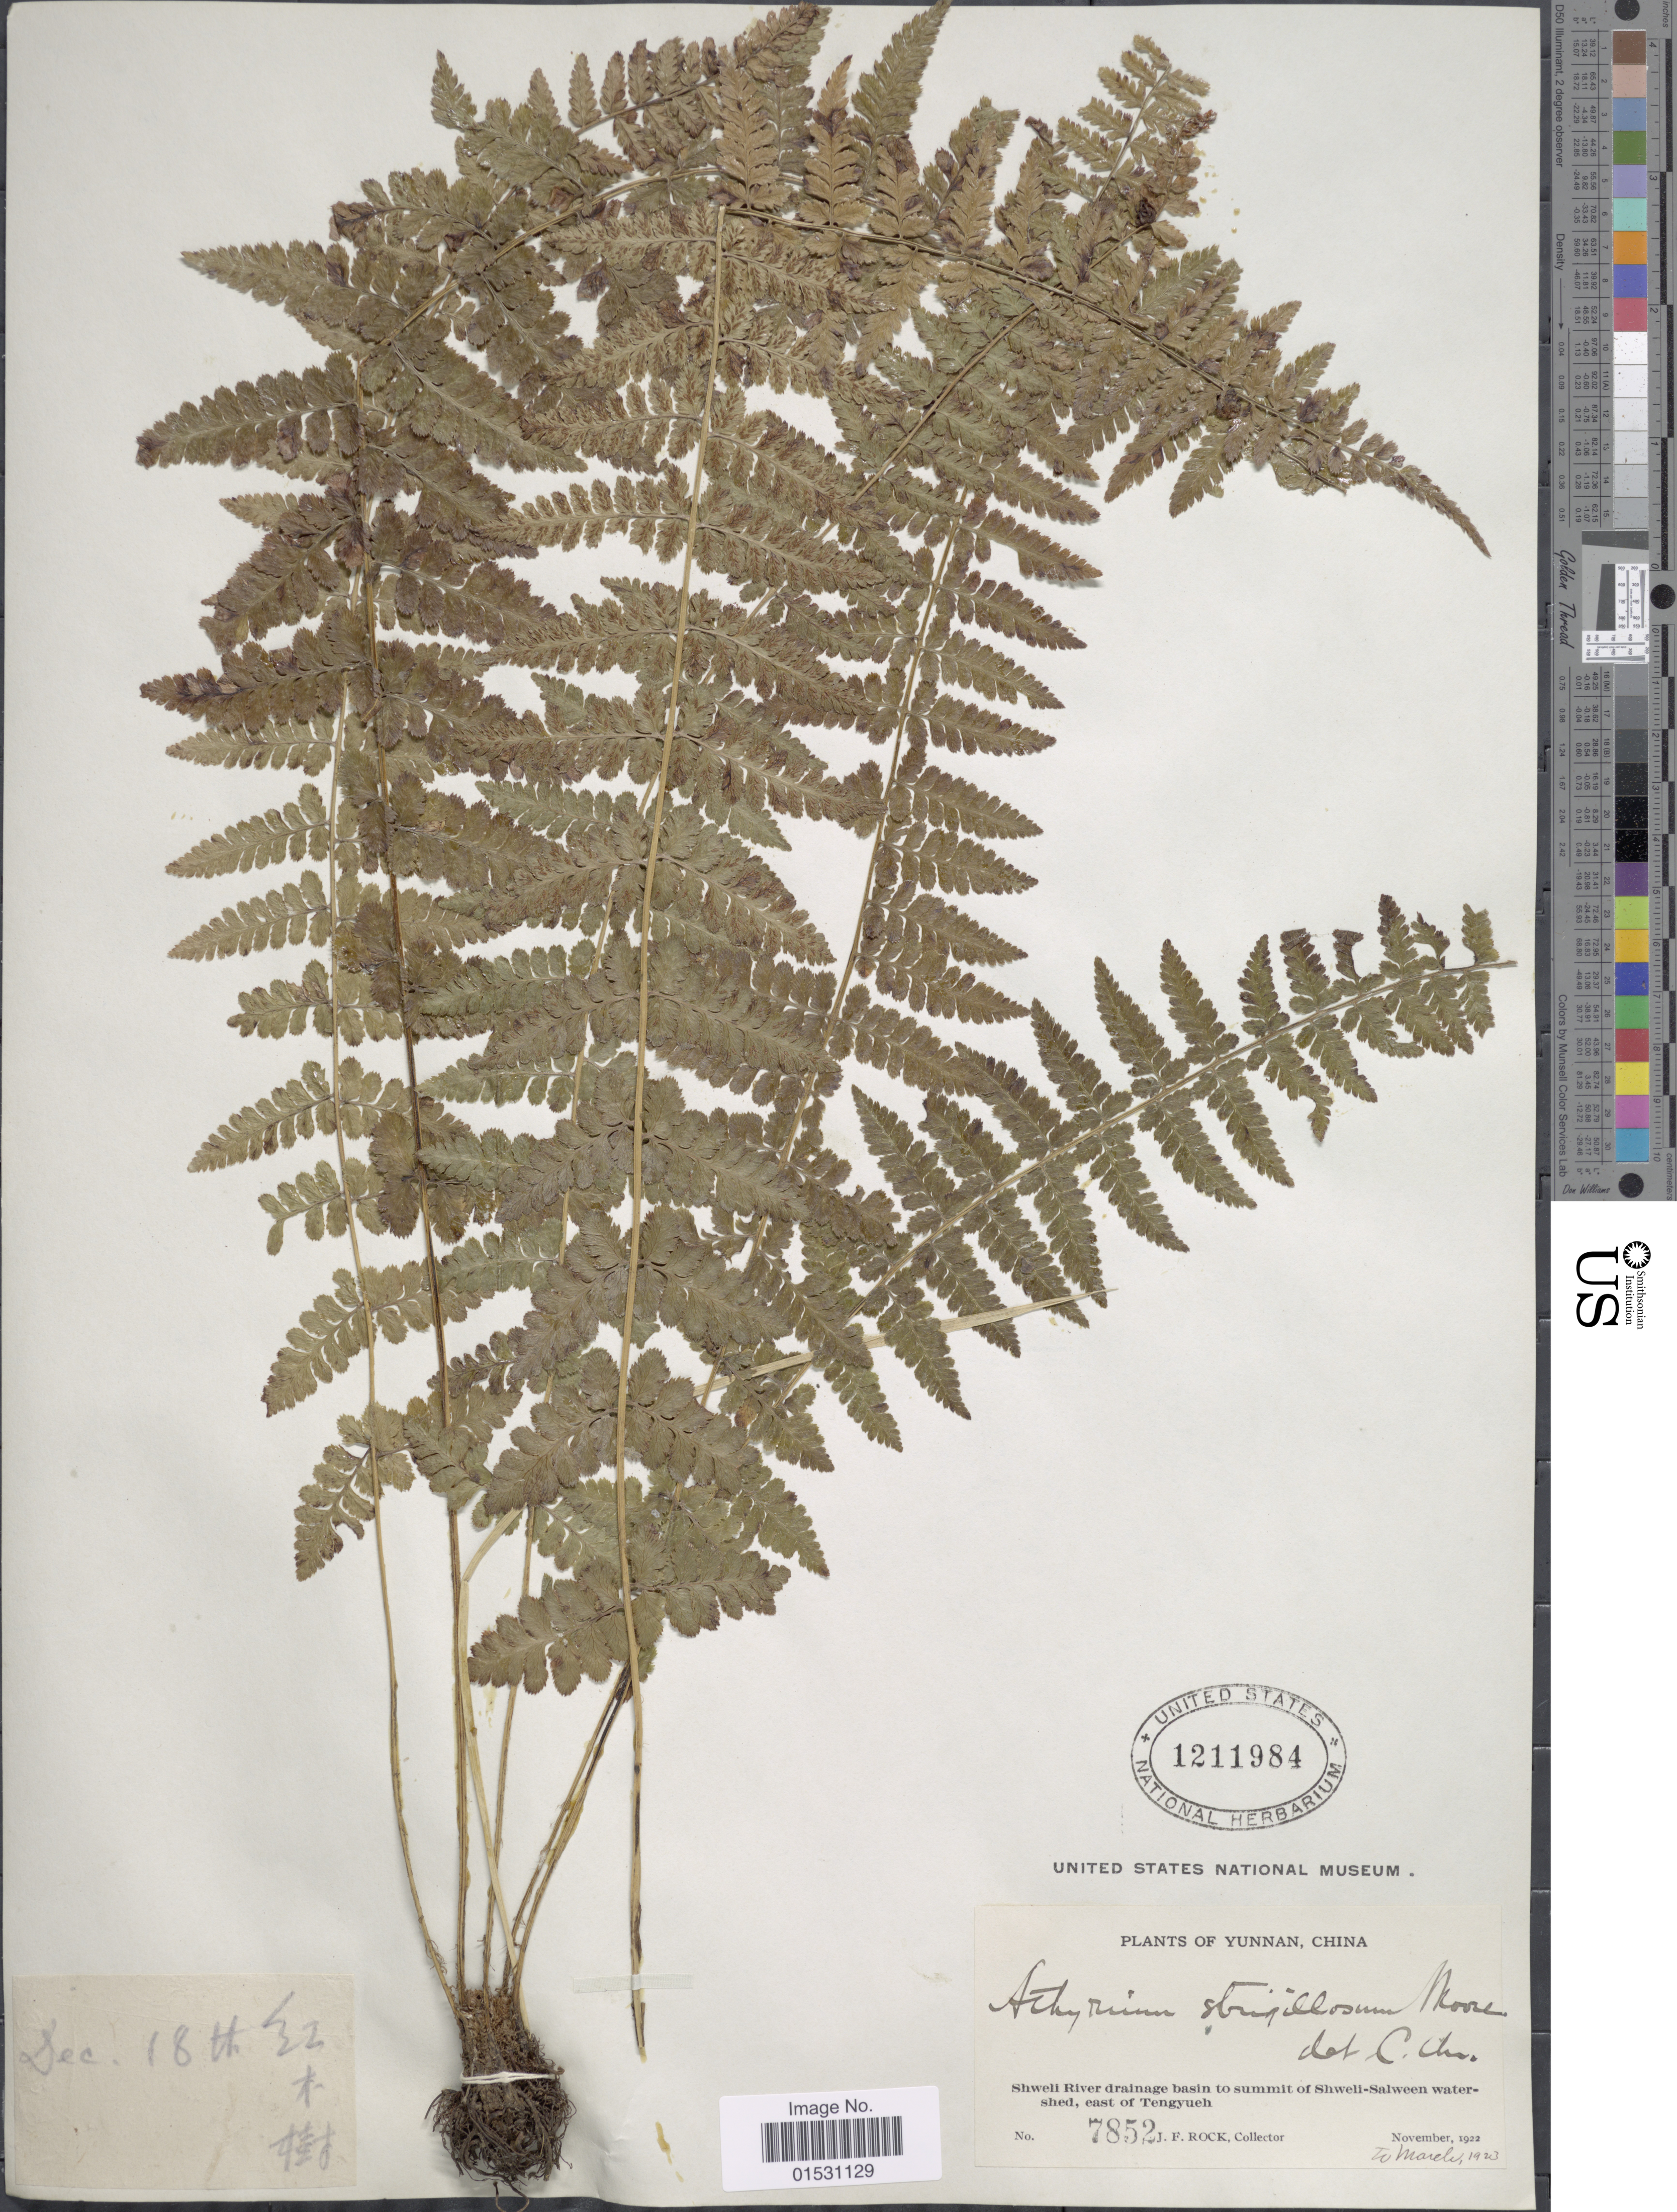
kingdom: Plantae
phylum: Tracheophyta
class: Polypodiopsida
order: Polypodiales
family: Athyriaceae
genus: Athyrium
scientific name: Athyrium strigillosum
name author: (T. Moore ex E.J. Lowe) Salomon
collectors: J. Rock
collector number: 7852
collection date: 1922-11/1923-03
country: China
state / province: Yunnan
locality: Shweli River drainage basin to summit of Shweli-Salween watershed, east of Tengyueh.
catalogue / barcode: US 1211984